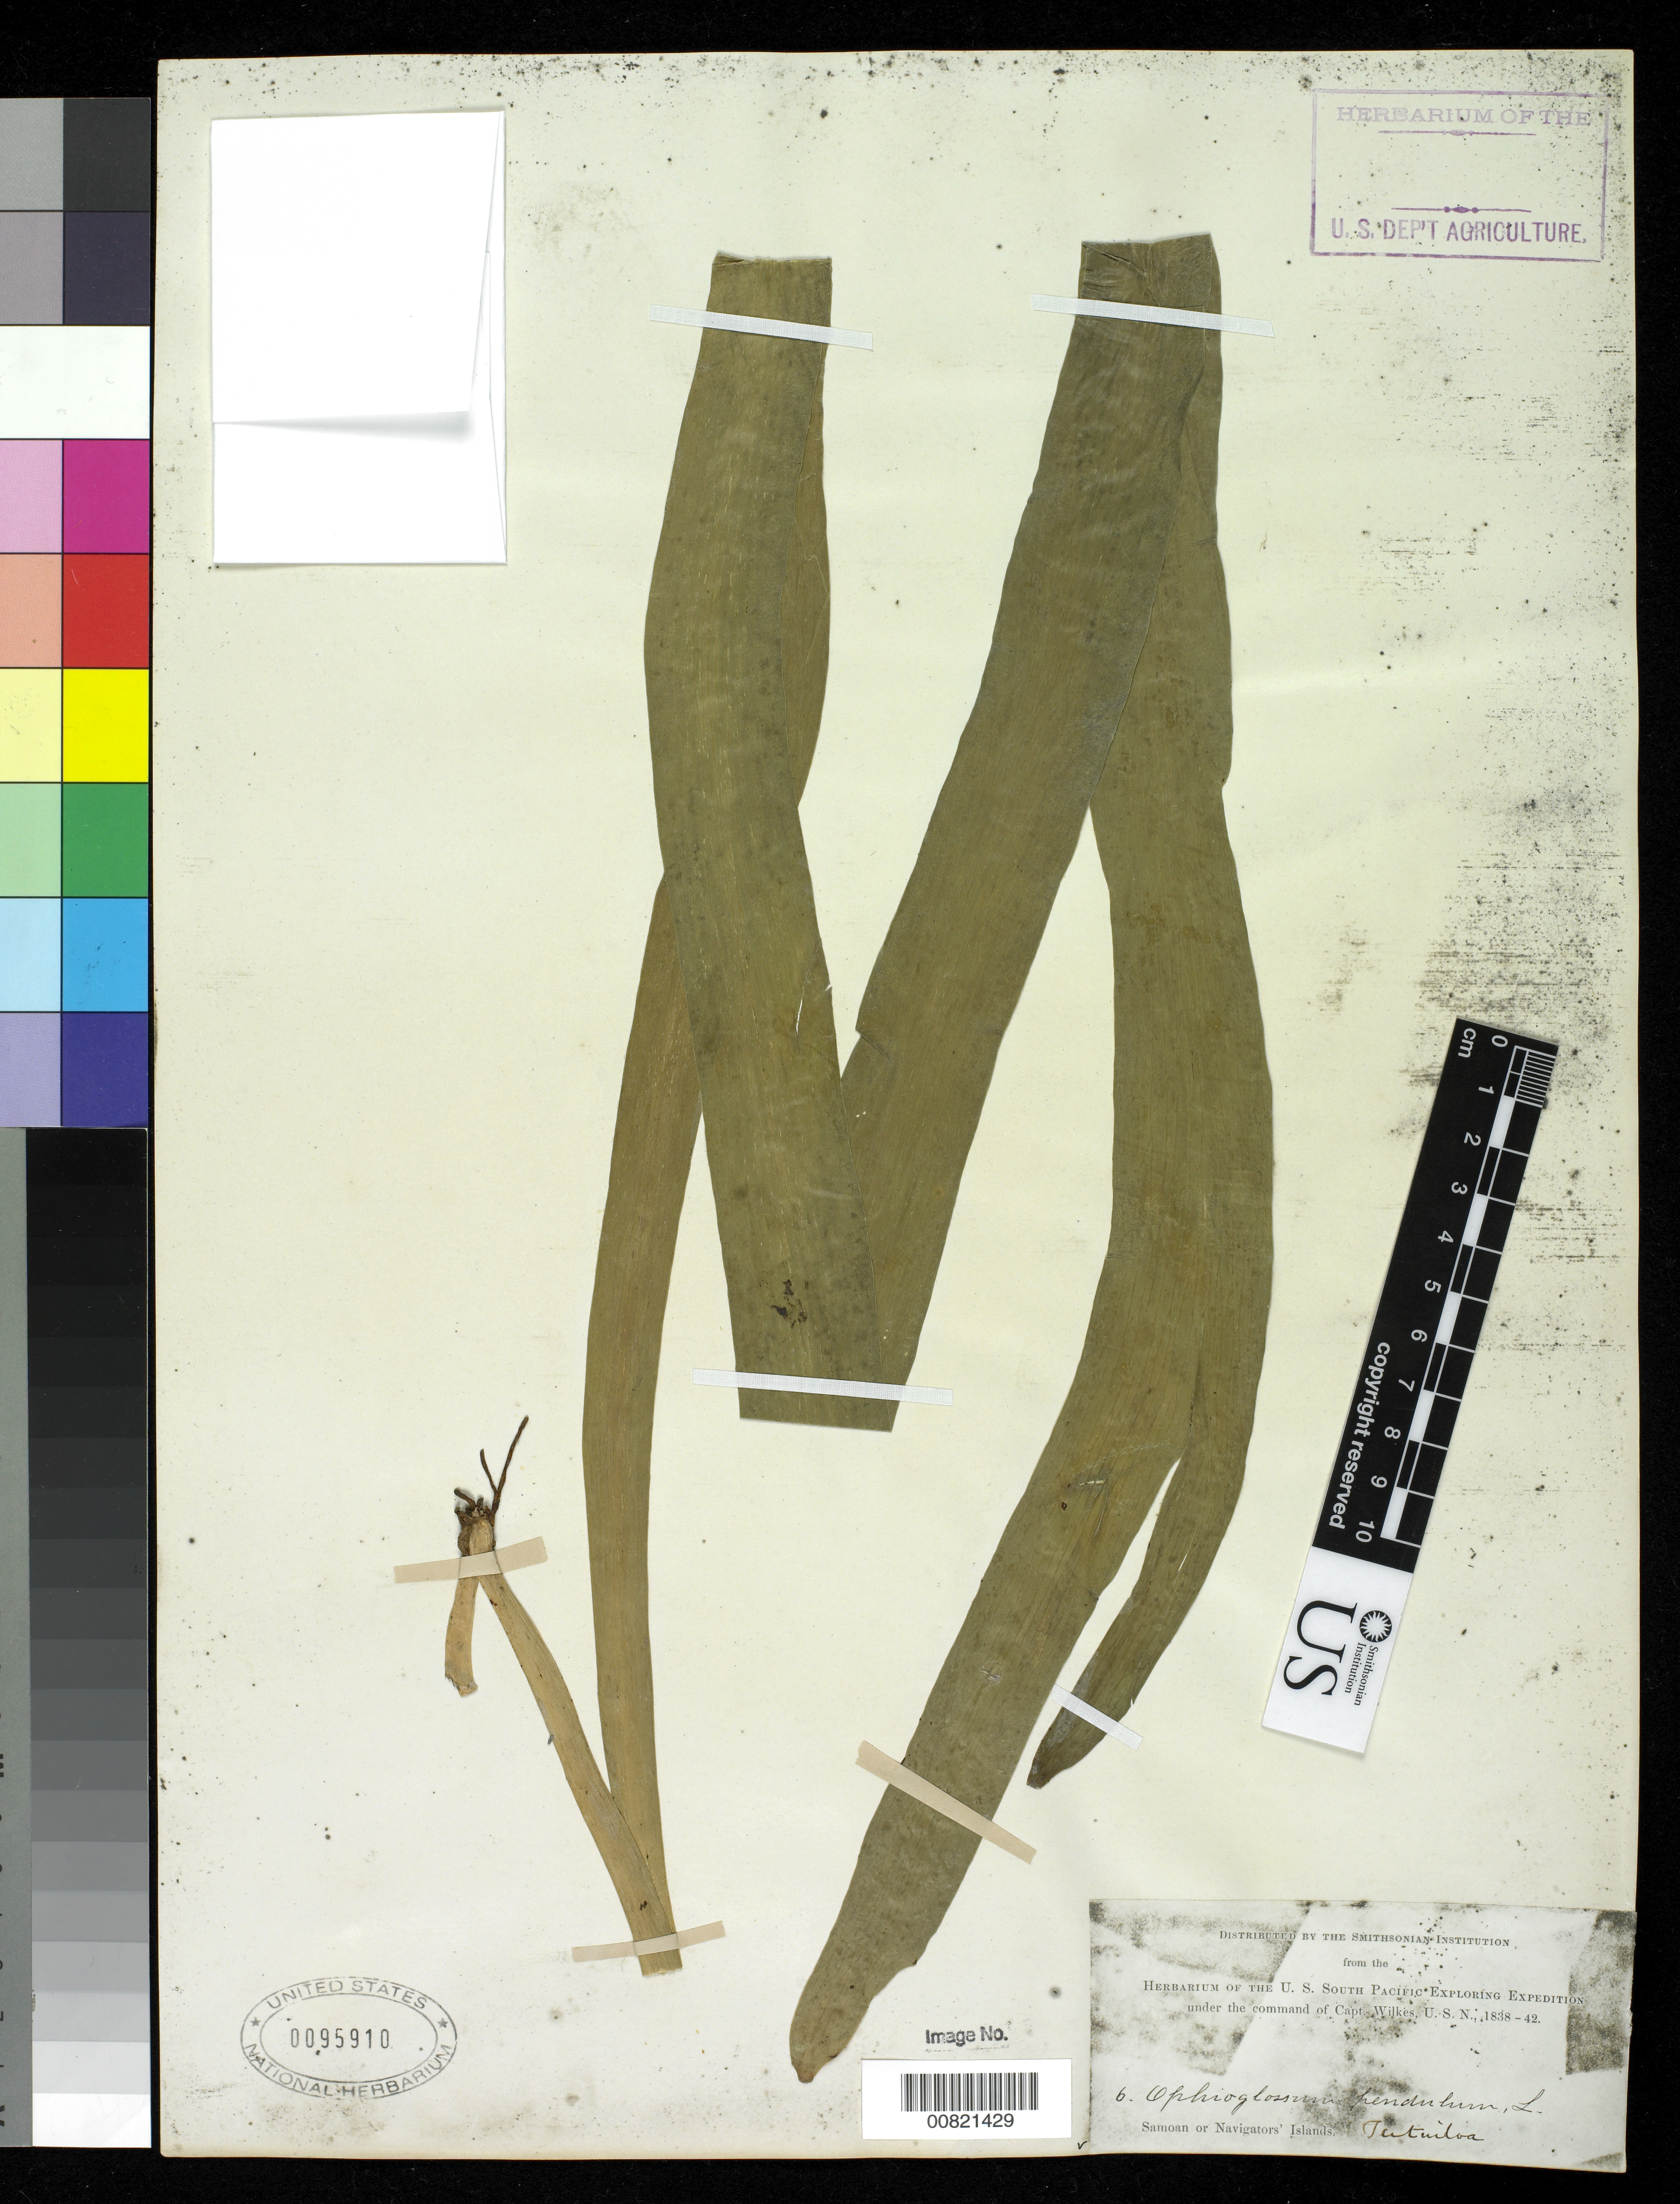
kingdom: Plantae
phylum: Tracheophyta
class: Polypodiopsida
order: Ophioglossales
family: Ophioglossaceae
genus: Ophioderma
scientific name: Ophioderma pendulum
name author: (L.) C. Presl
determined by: Wagner, W. L., (BOT), Smithsonian Institution - National Museum of Natural History (UNITED STATES)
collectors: Wilkes Explor. Exped.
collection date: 1838/1842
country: American Samoa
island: Tutua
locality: Samoan to Navigator's Islands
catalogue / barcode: US 95910